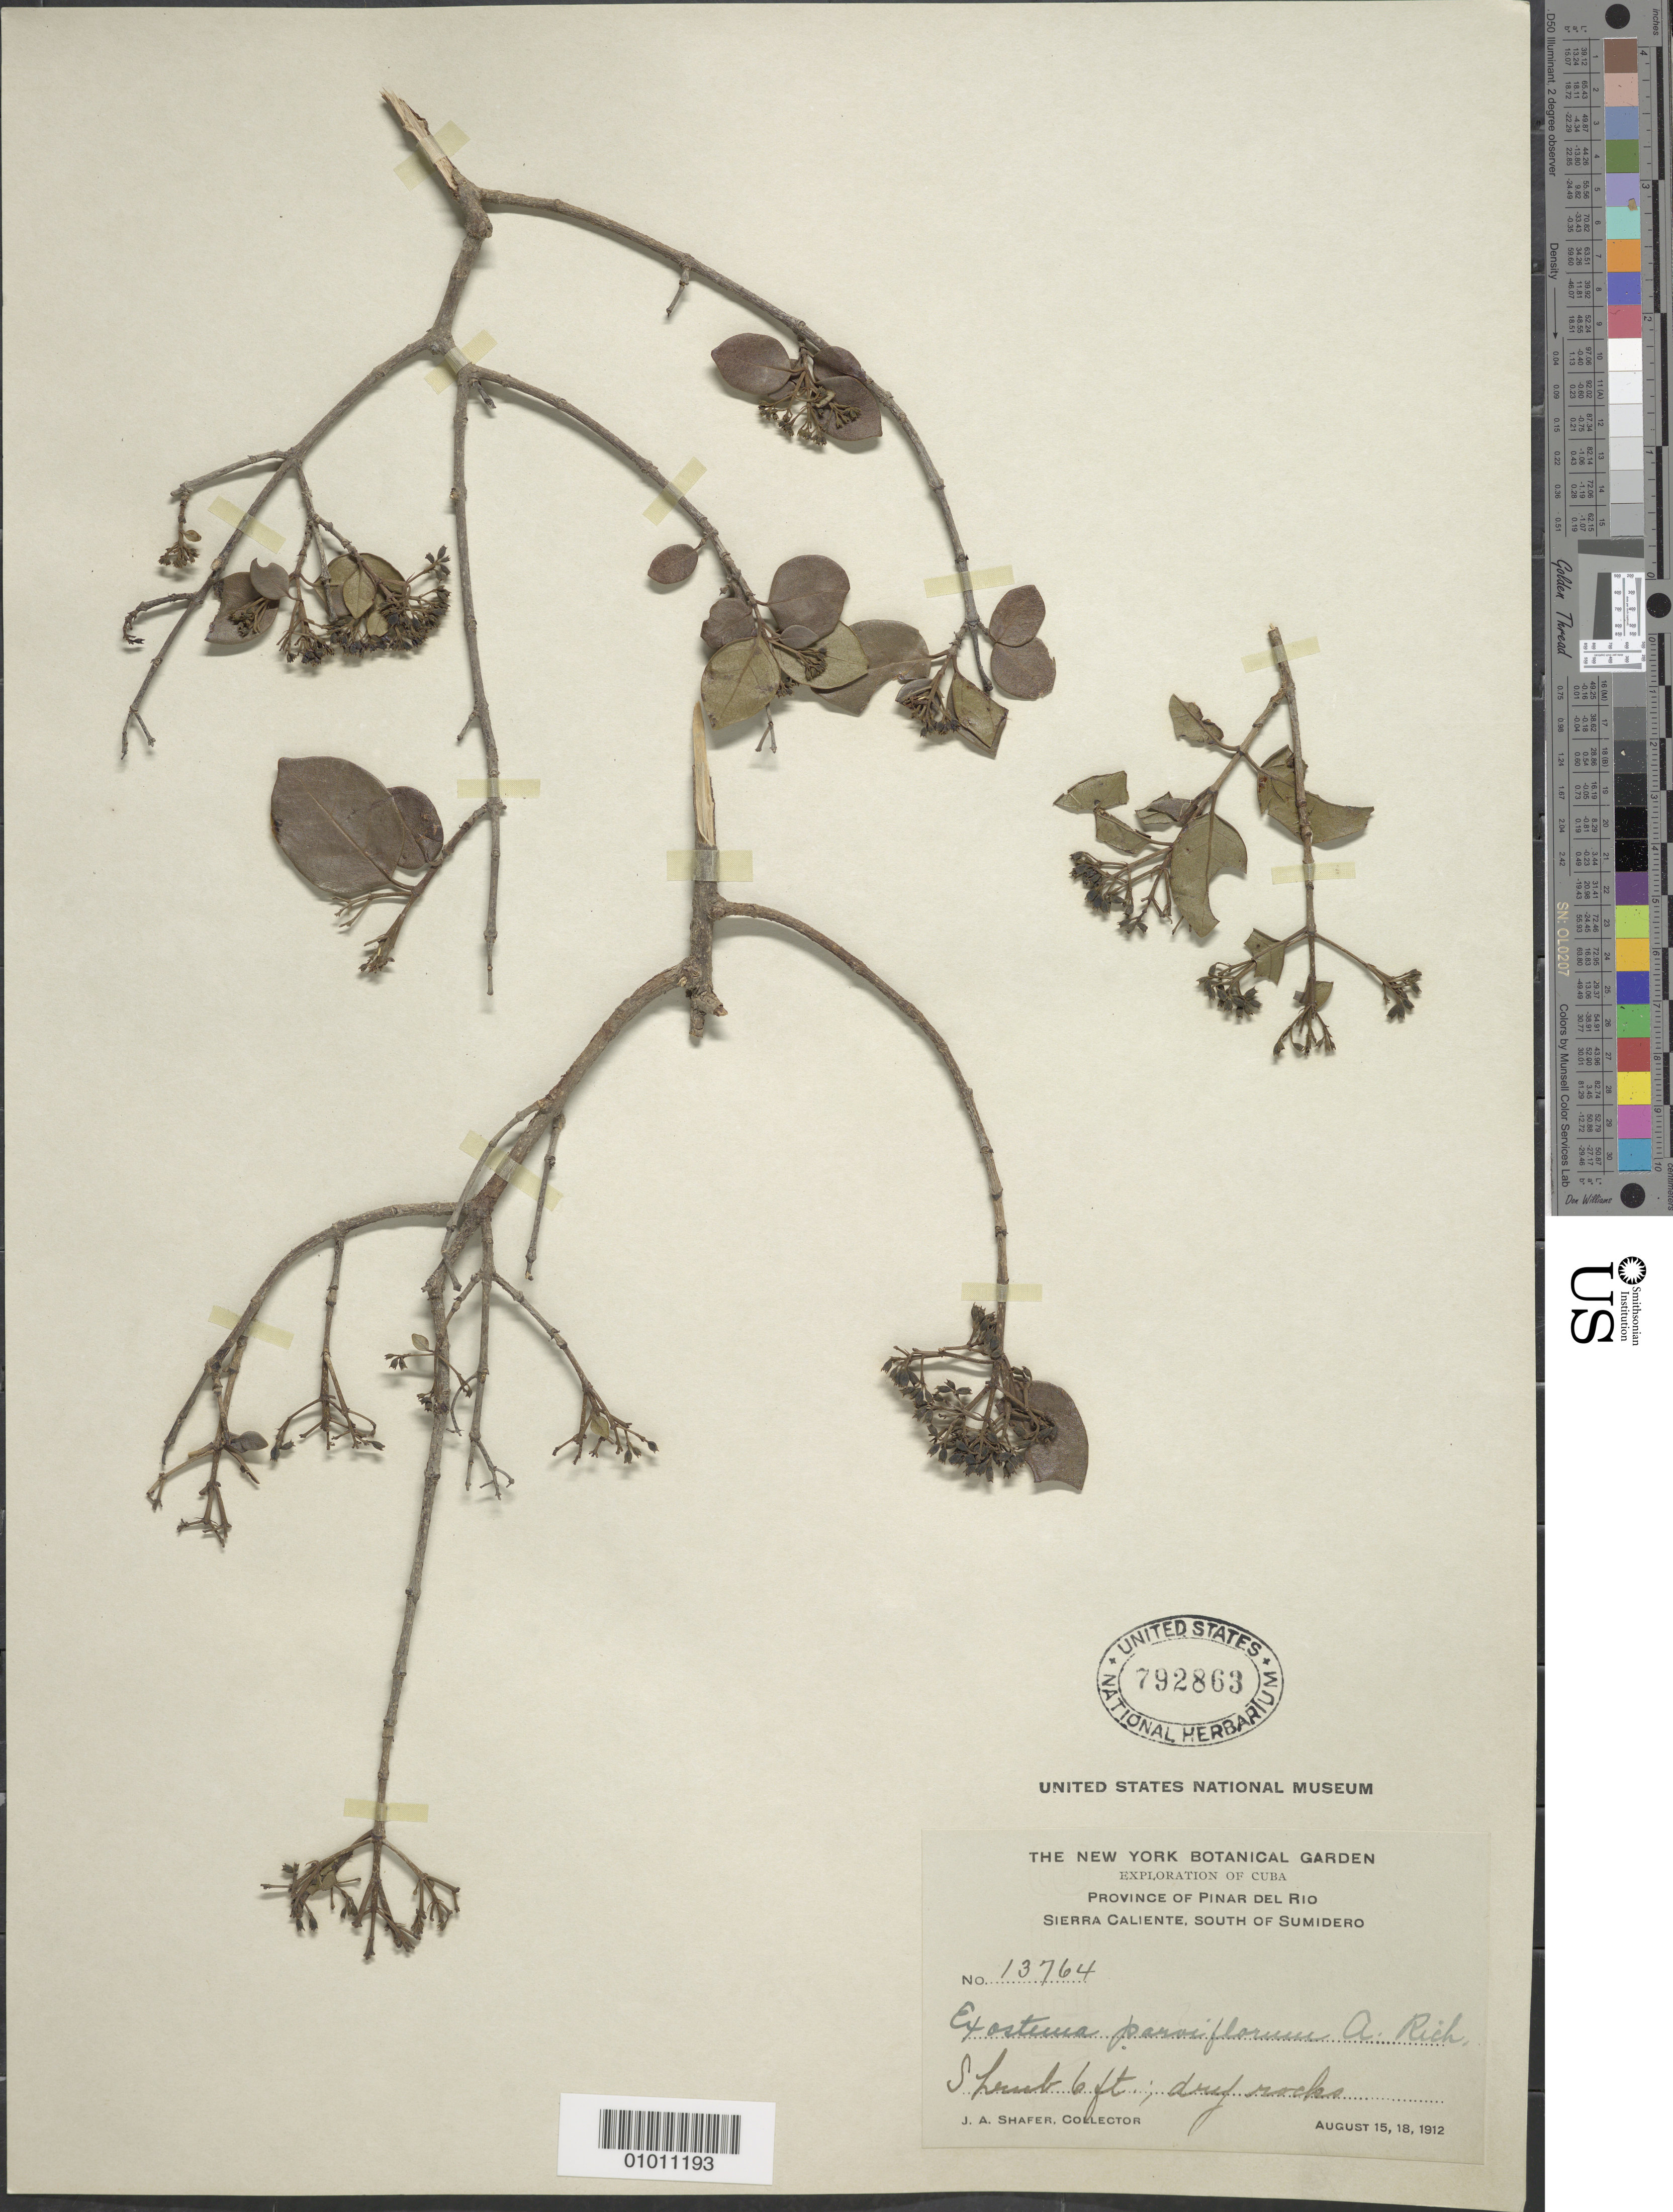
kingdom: Plantae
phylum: Tracheophyta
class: Magnoliopsida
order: Gentianales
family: Rubiaceae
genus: Exostema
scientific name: Exostema parviflorum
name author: A. Rich. ex Humb. & Bonpl.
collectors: J. A. Shafer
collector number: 13764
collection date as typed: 15 Aug 1912 and 18 Aug 1912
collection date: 1912-08-15,1912-08-18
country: Cuba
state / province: Pinar del Rio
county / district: Dry forest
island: Cuba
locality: Sierra Caliente, south of Sumidero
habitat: Dry rocks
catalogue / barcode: US 792863